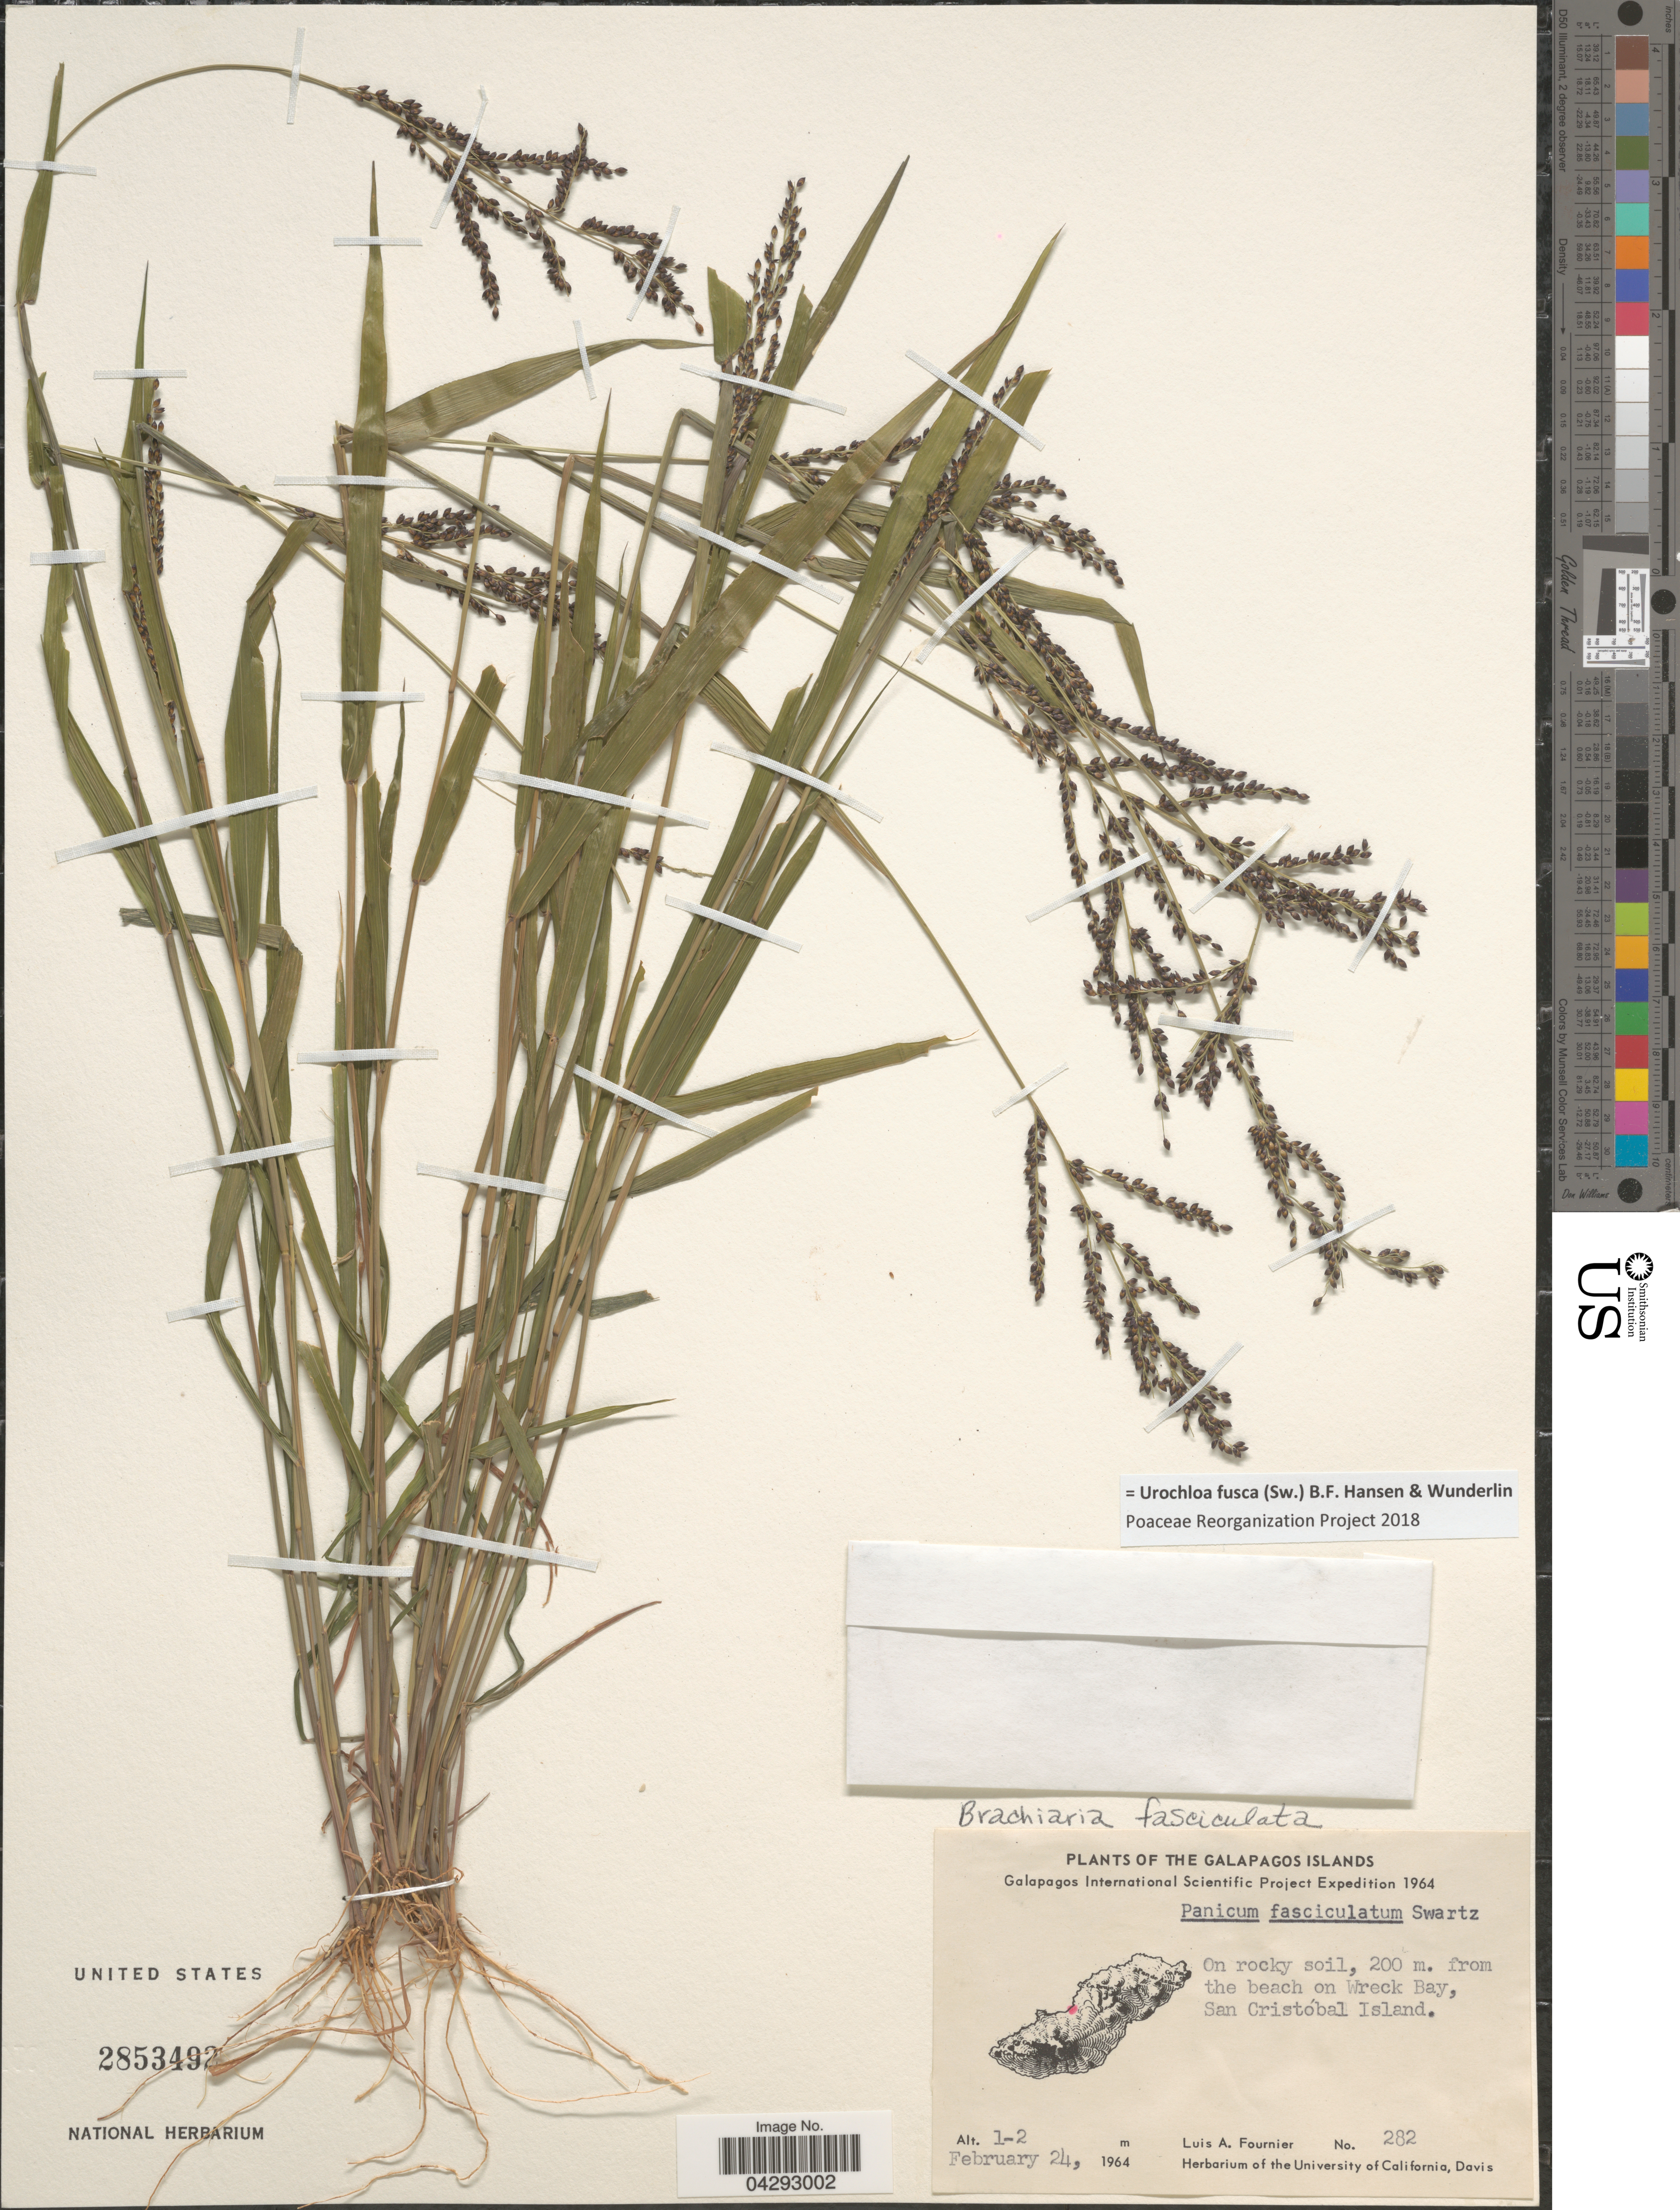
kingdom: Plantae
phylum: Tracheophyta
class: Liliopsida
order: Poales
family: Poaceae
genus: Urochloa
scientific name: Urochloa fusca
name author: (Sw.) B.F. Hansen & Wunderlin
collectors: L. A. Fournier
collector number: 282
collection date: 1964-02-24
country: Ecuador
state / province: Colón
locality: Galapagos Islands. Galapagos International Scientific Project Expedition 1964. On rocky soil, from the beach on Wreck Bay, San Cristóbal Island.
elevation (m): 1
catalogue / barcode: US 2853492